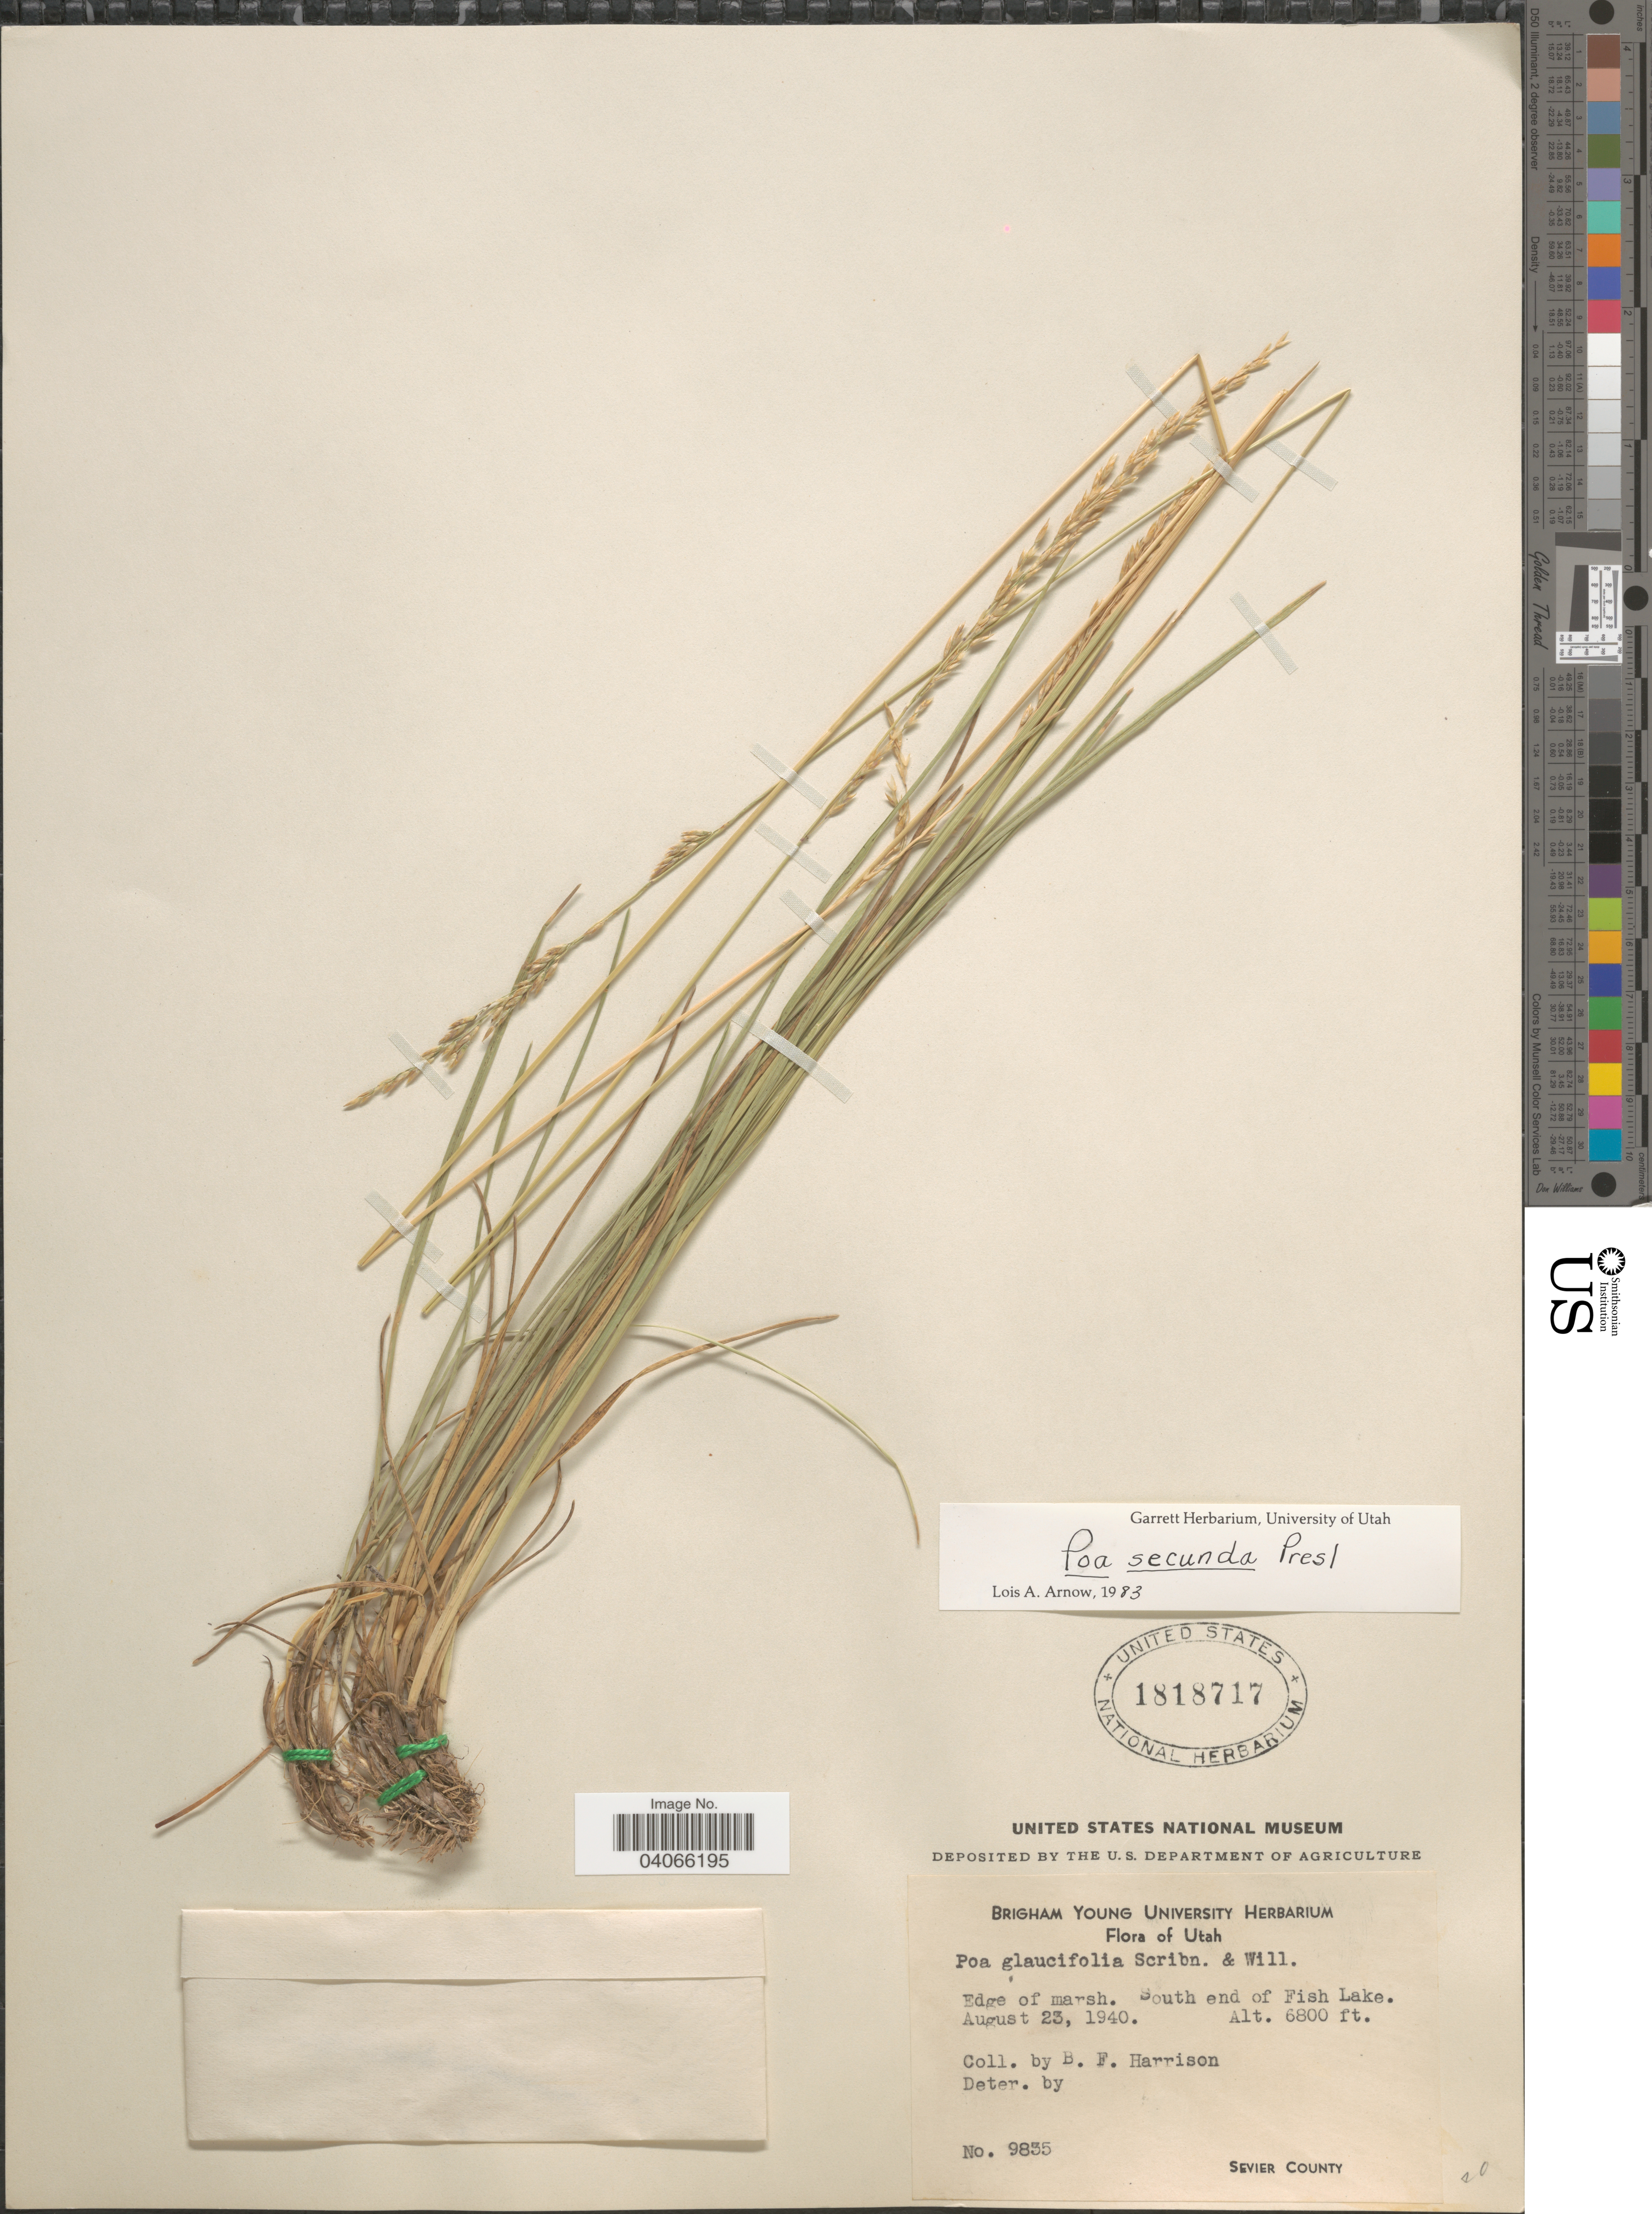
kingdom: Plantae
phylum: Tracheophyta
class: Liliopsida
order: Poales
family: Poaceae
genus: Poa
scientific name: Poa secunda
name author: J. Presl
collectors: B. F. Harrison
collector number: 9835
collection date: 1940-08-23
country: United States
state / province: Utah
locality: Edge of marsh. South end of Fish Lake. Sevier County.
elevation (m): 2073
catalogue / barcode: US 1818717